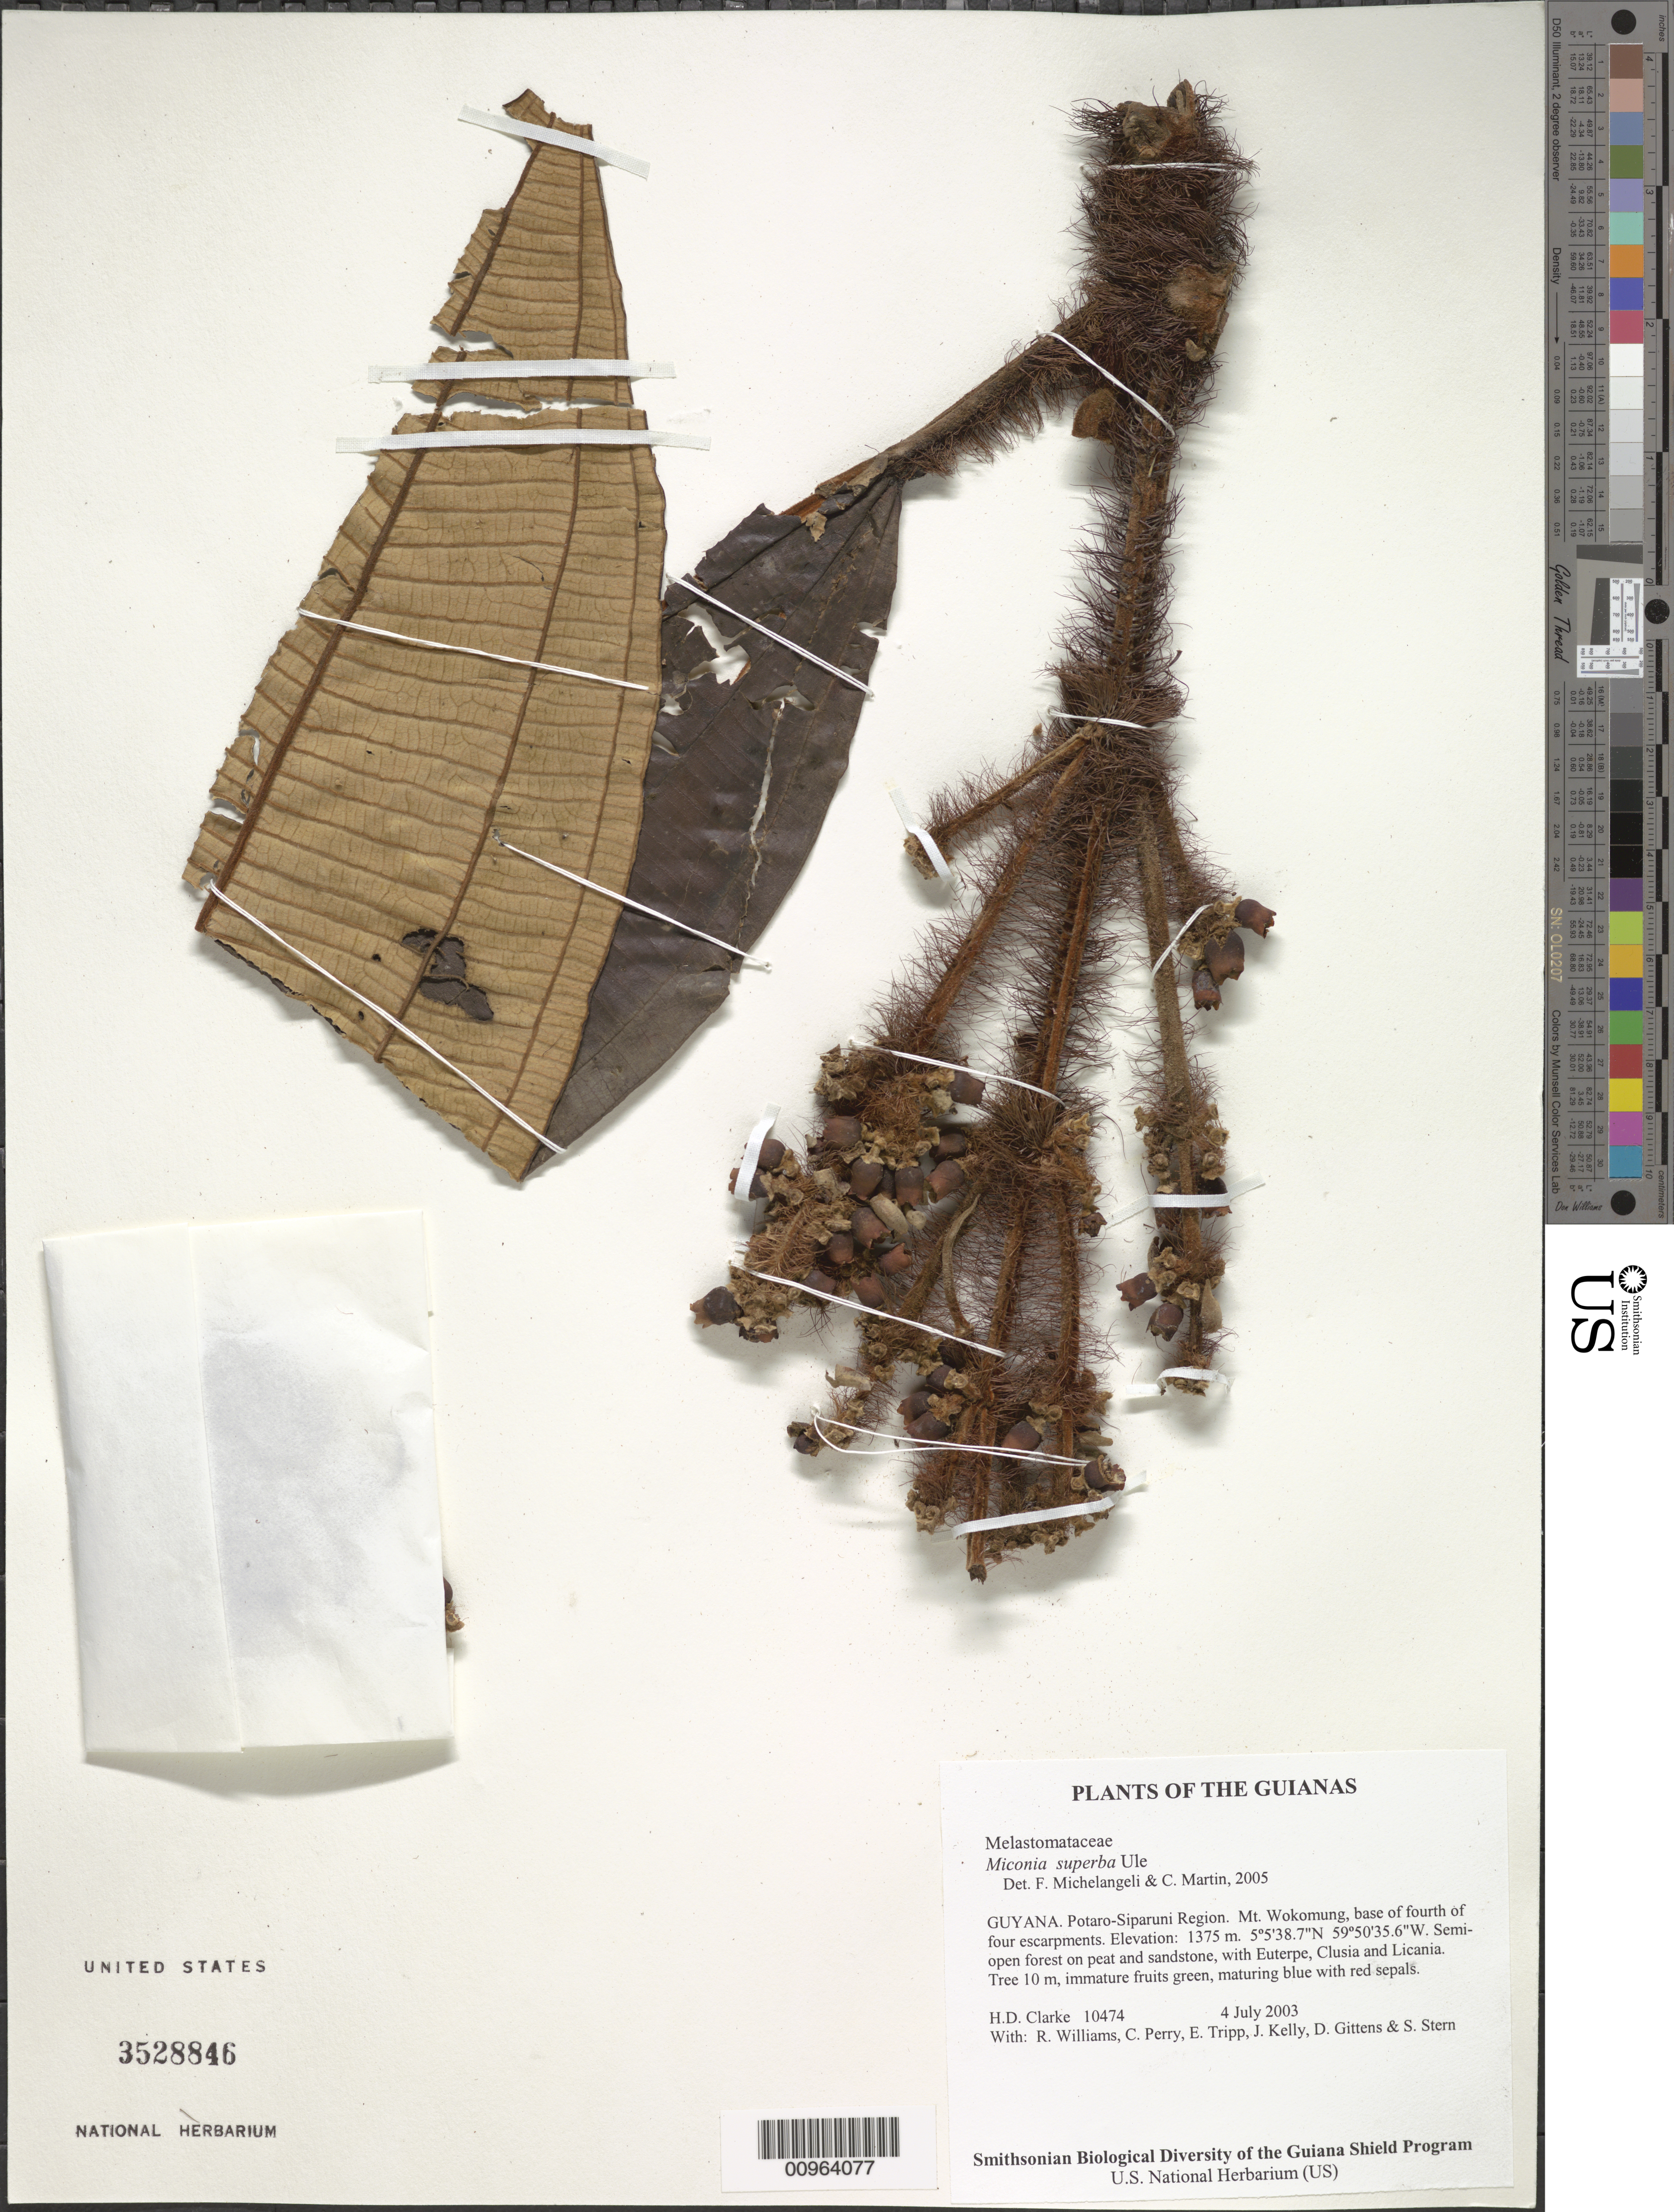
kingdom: Plantae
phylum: Tracheophyta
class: Magnoliopsida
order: Myrtales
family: Melastomataceae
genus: Miconia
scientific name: Miconia superba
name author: Ule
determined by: Michelangeli, F. A.; Martin, C.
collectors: H. D. Clarke, R. Williams, C. Perry, E. Tripp, J. Kelly, D. Gittens & S. R. Stern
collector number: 10474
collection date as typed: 4 July 2003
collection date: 2003-07-04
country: Guyana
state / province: Potaro-Siparuni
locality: Mt. Wokomung, base of fourth of four escarpments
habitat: Semi-open forest on peat and sandstone, with Euterpe, Clusia and Licania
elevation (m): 1375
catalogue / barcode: US 3528846